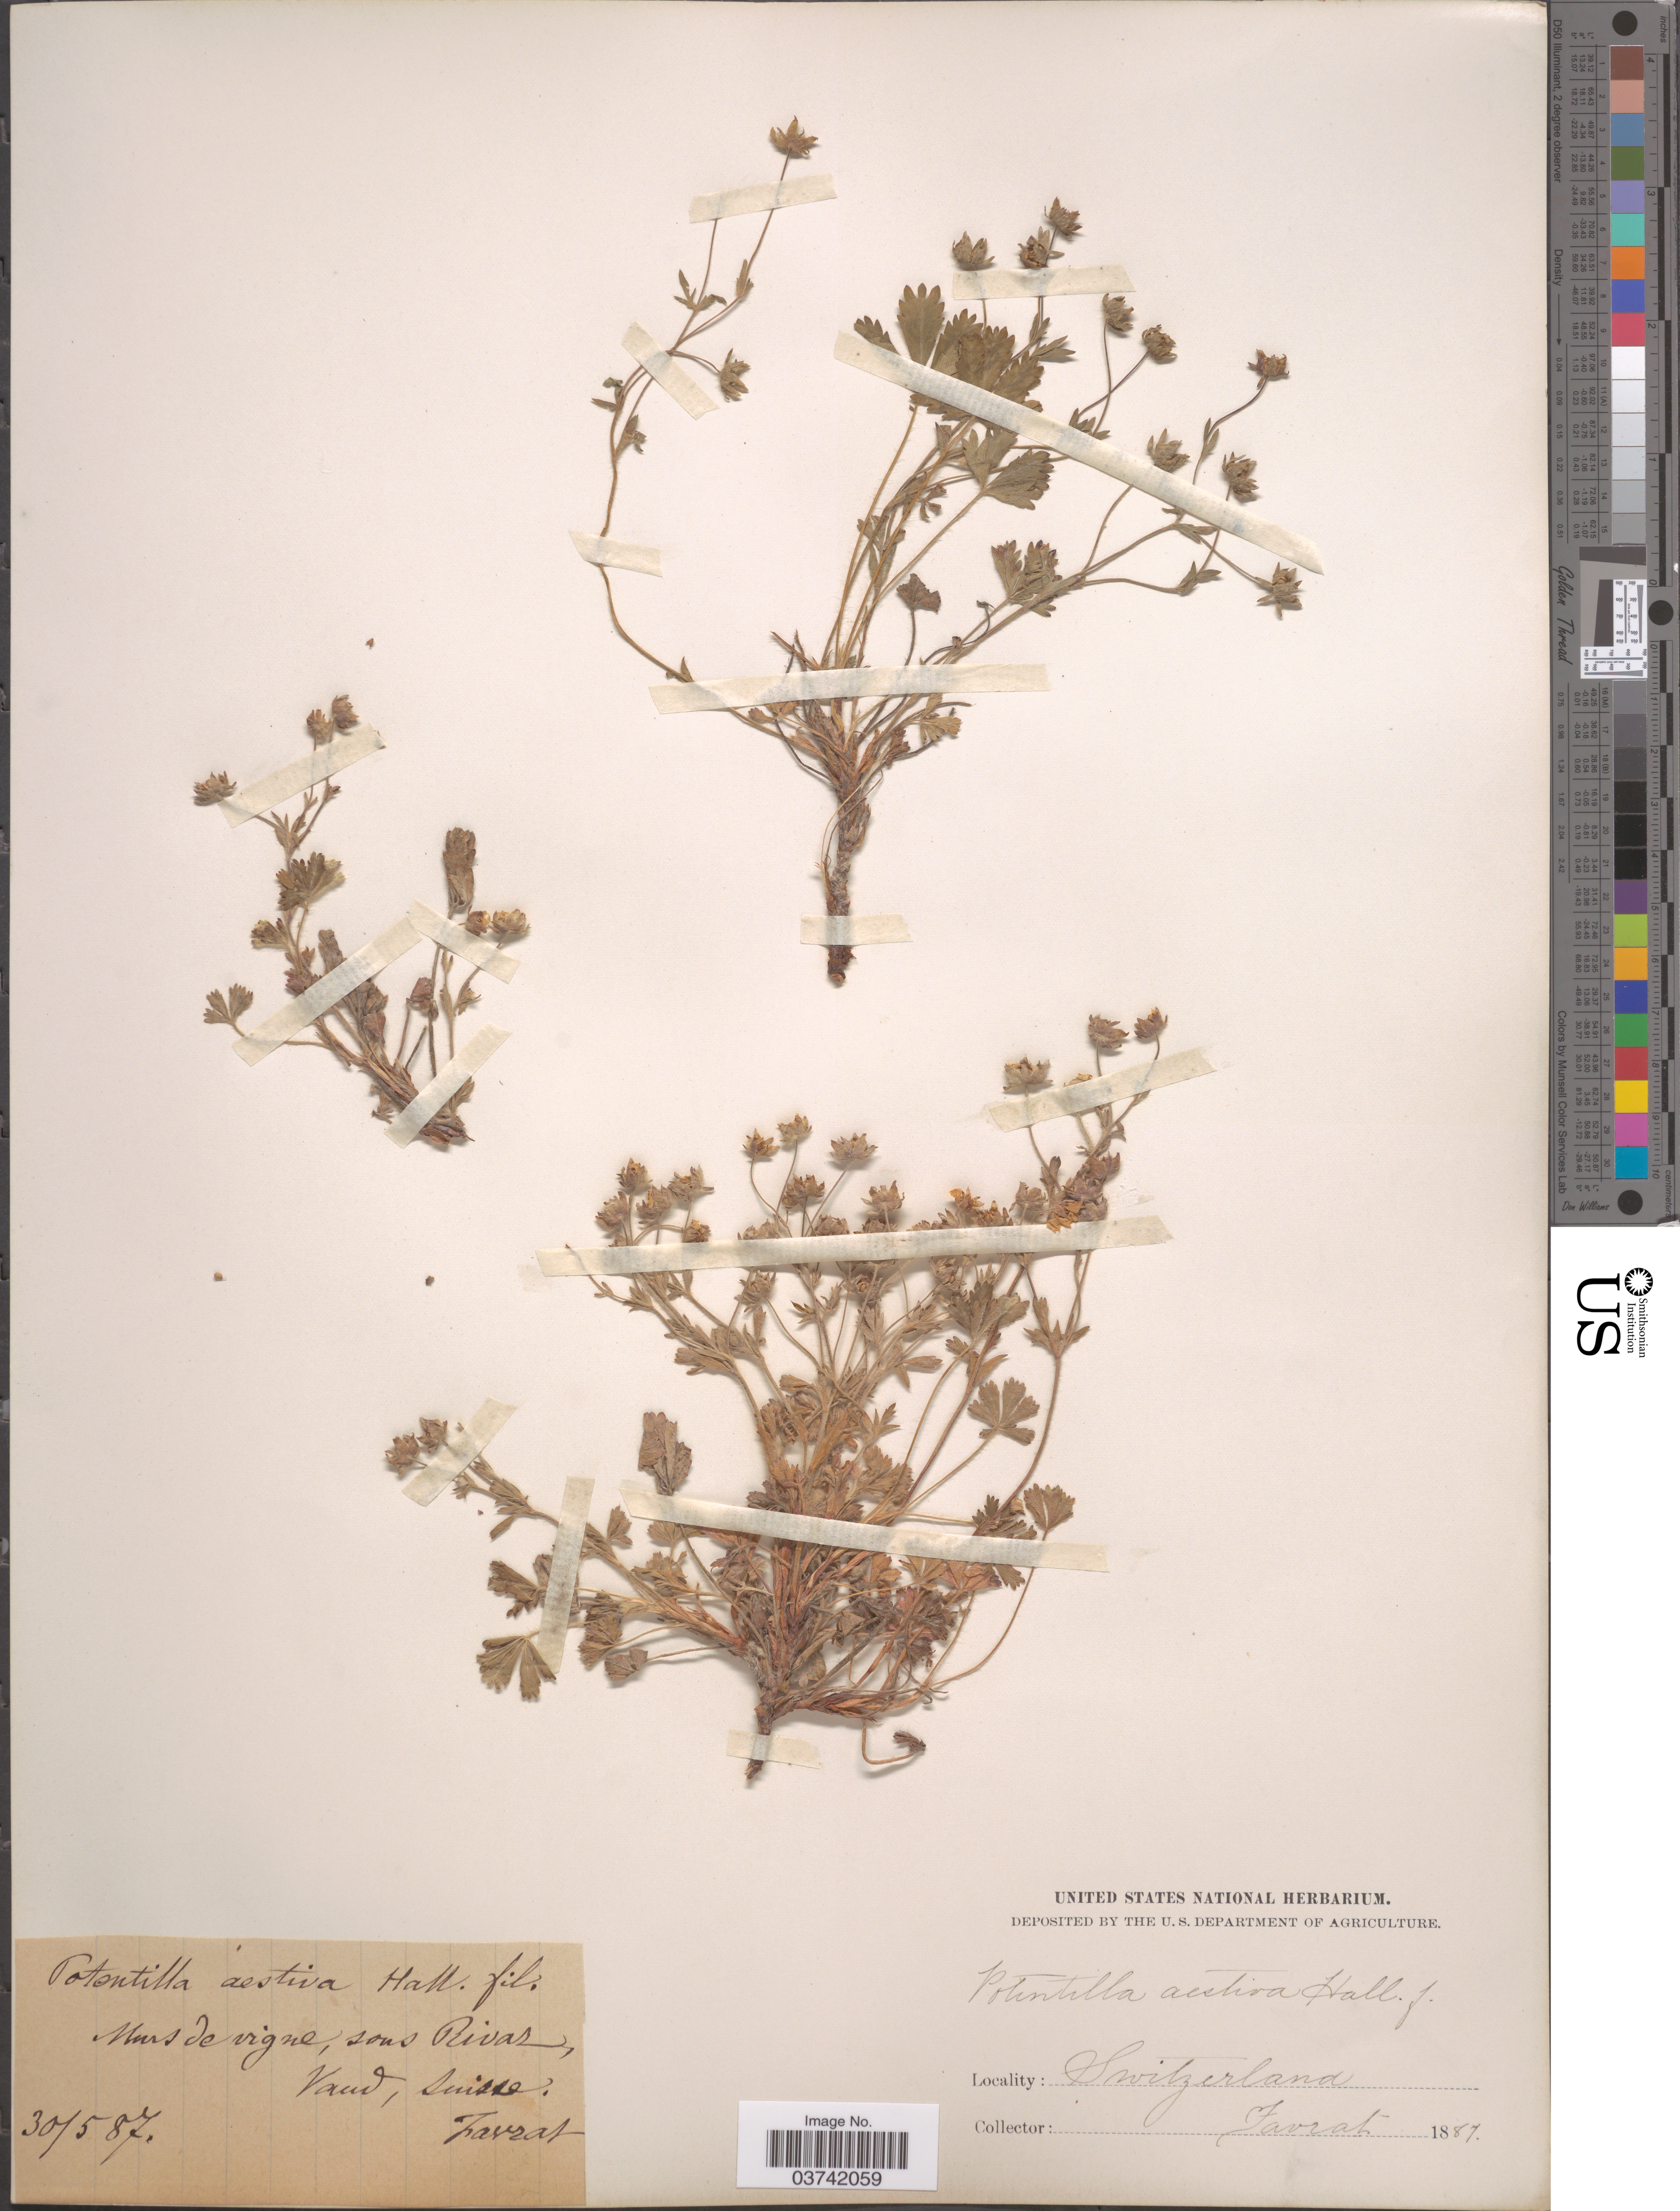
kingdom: Plantae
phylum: Tracheophyta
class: Magnoliopsida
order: Rosales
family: Rosaceae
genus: Potentilla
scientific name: Potentilla aestiva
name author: Haller f.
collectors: L. Favrat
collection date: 1887-05-30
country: Switzerland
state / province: Vaud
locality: Murs de vigne, sous Rivaz, Suisse.